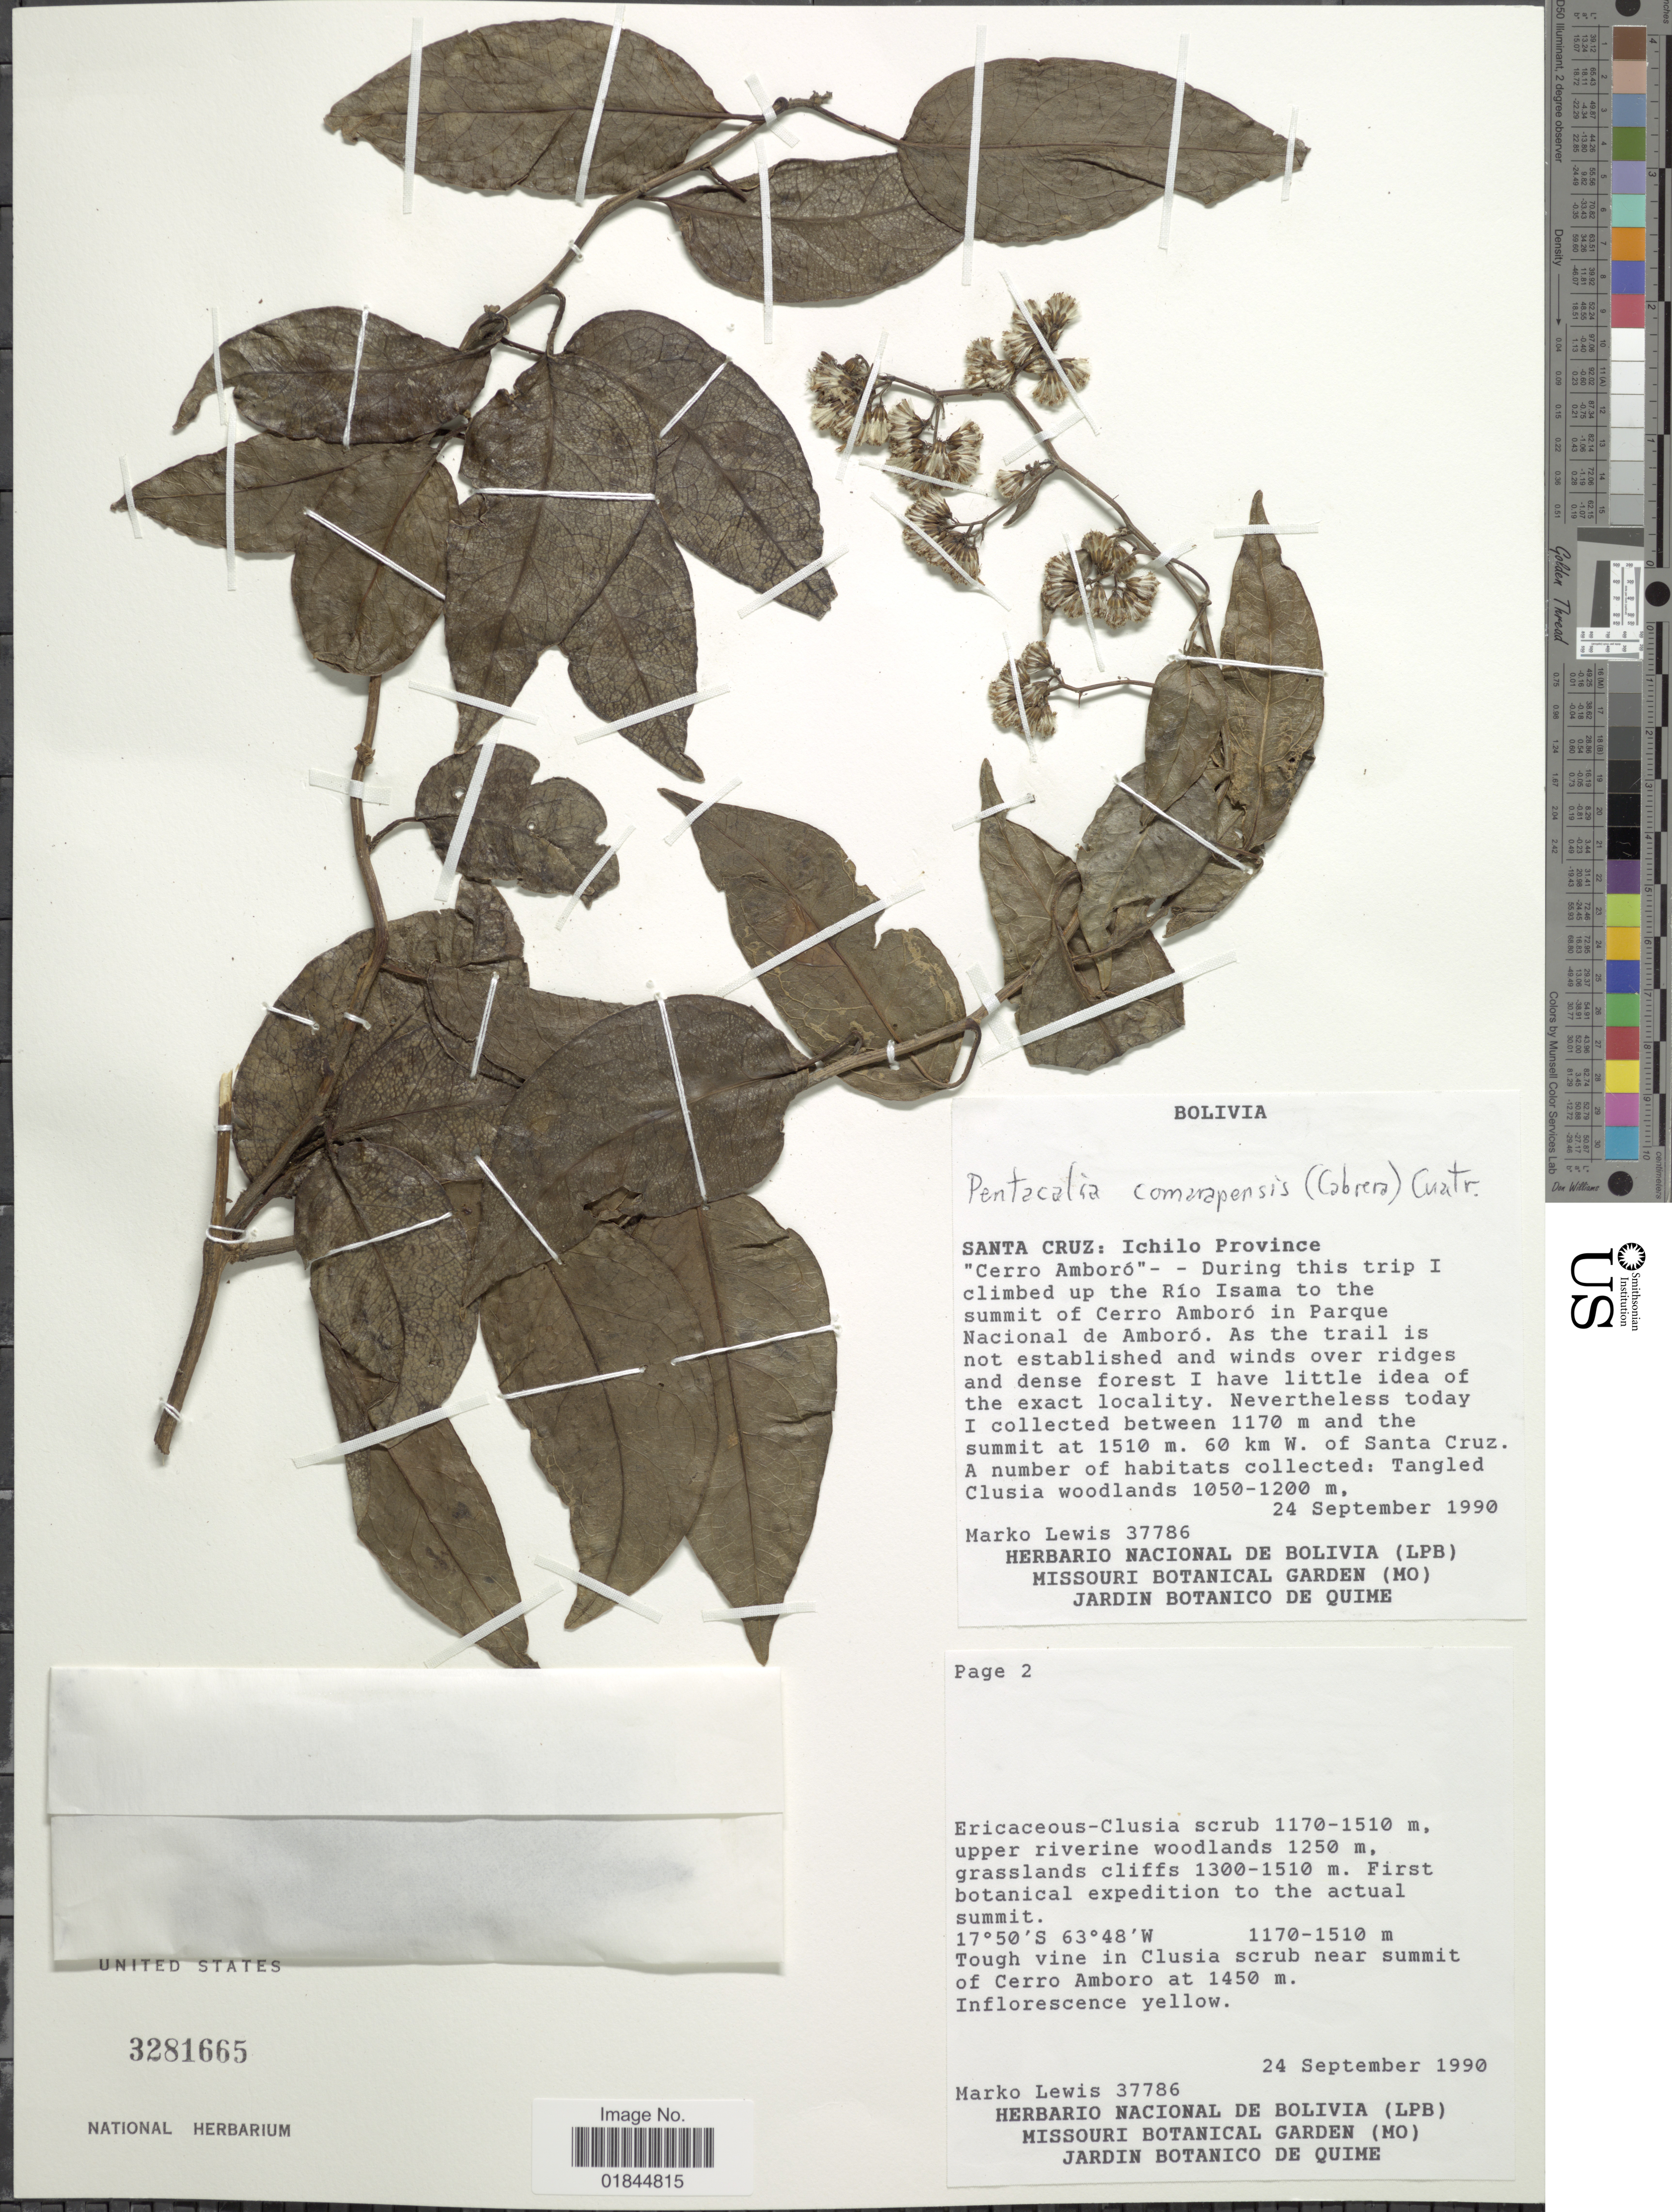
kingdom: Plantae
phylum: Tracheophyta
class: Magnoliopsida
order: Asterales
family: Asteraceae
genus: Pentacalia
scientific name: Pentacalia comarapensis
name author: (Cabrera) Cuatrec.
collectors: M. A. Lewis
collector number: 37786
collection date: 1990-09-24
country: Bolivia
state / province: Santa Cruz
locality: Santa Cruz: Ichilo Province. "Cerro Amboro" - between 1170 m and the summit at 1510 m. 60 km W. of Santa Cruz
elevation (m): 320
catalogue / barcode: US 3281665